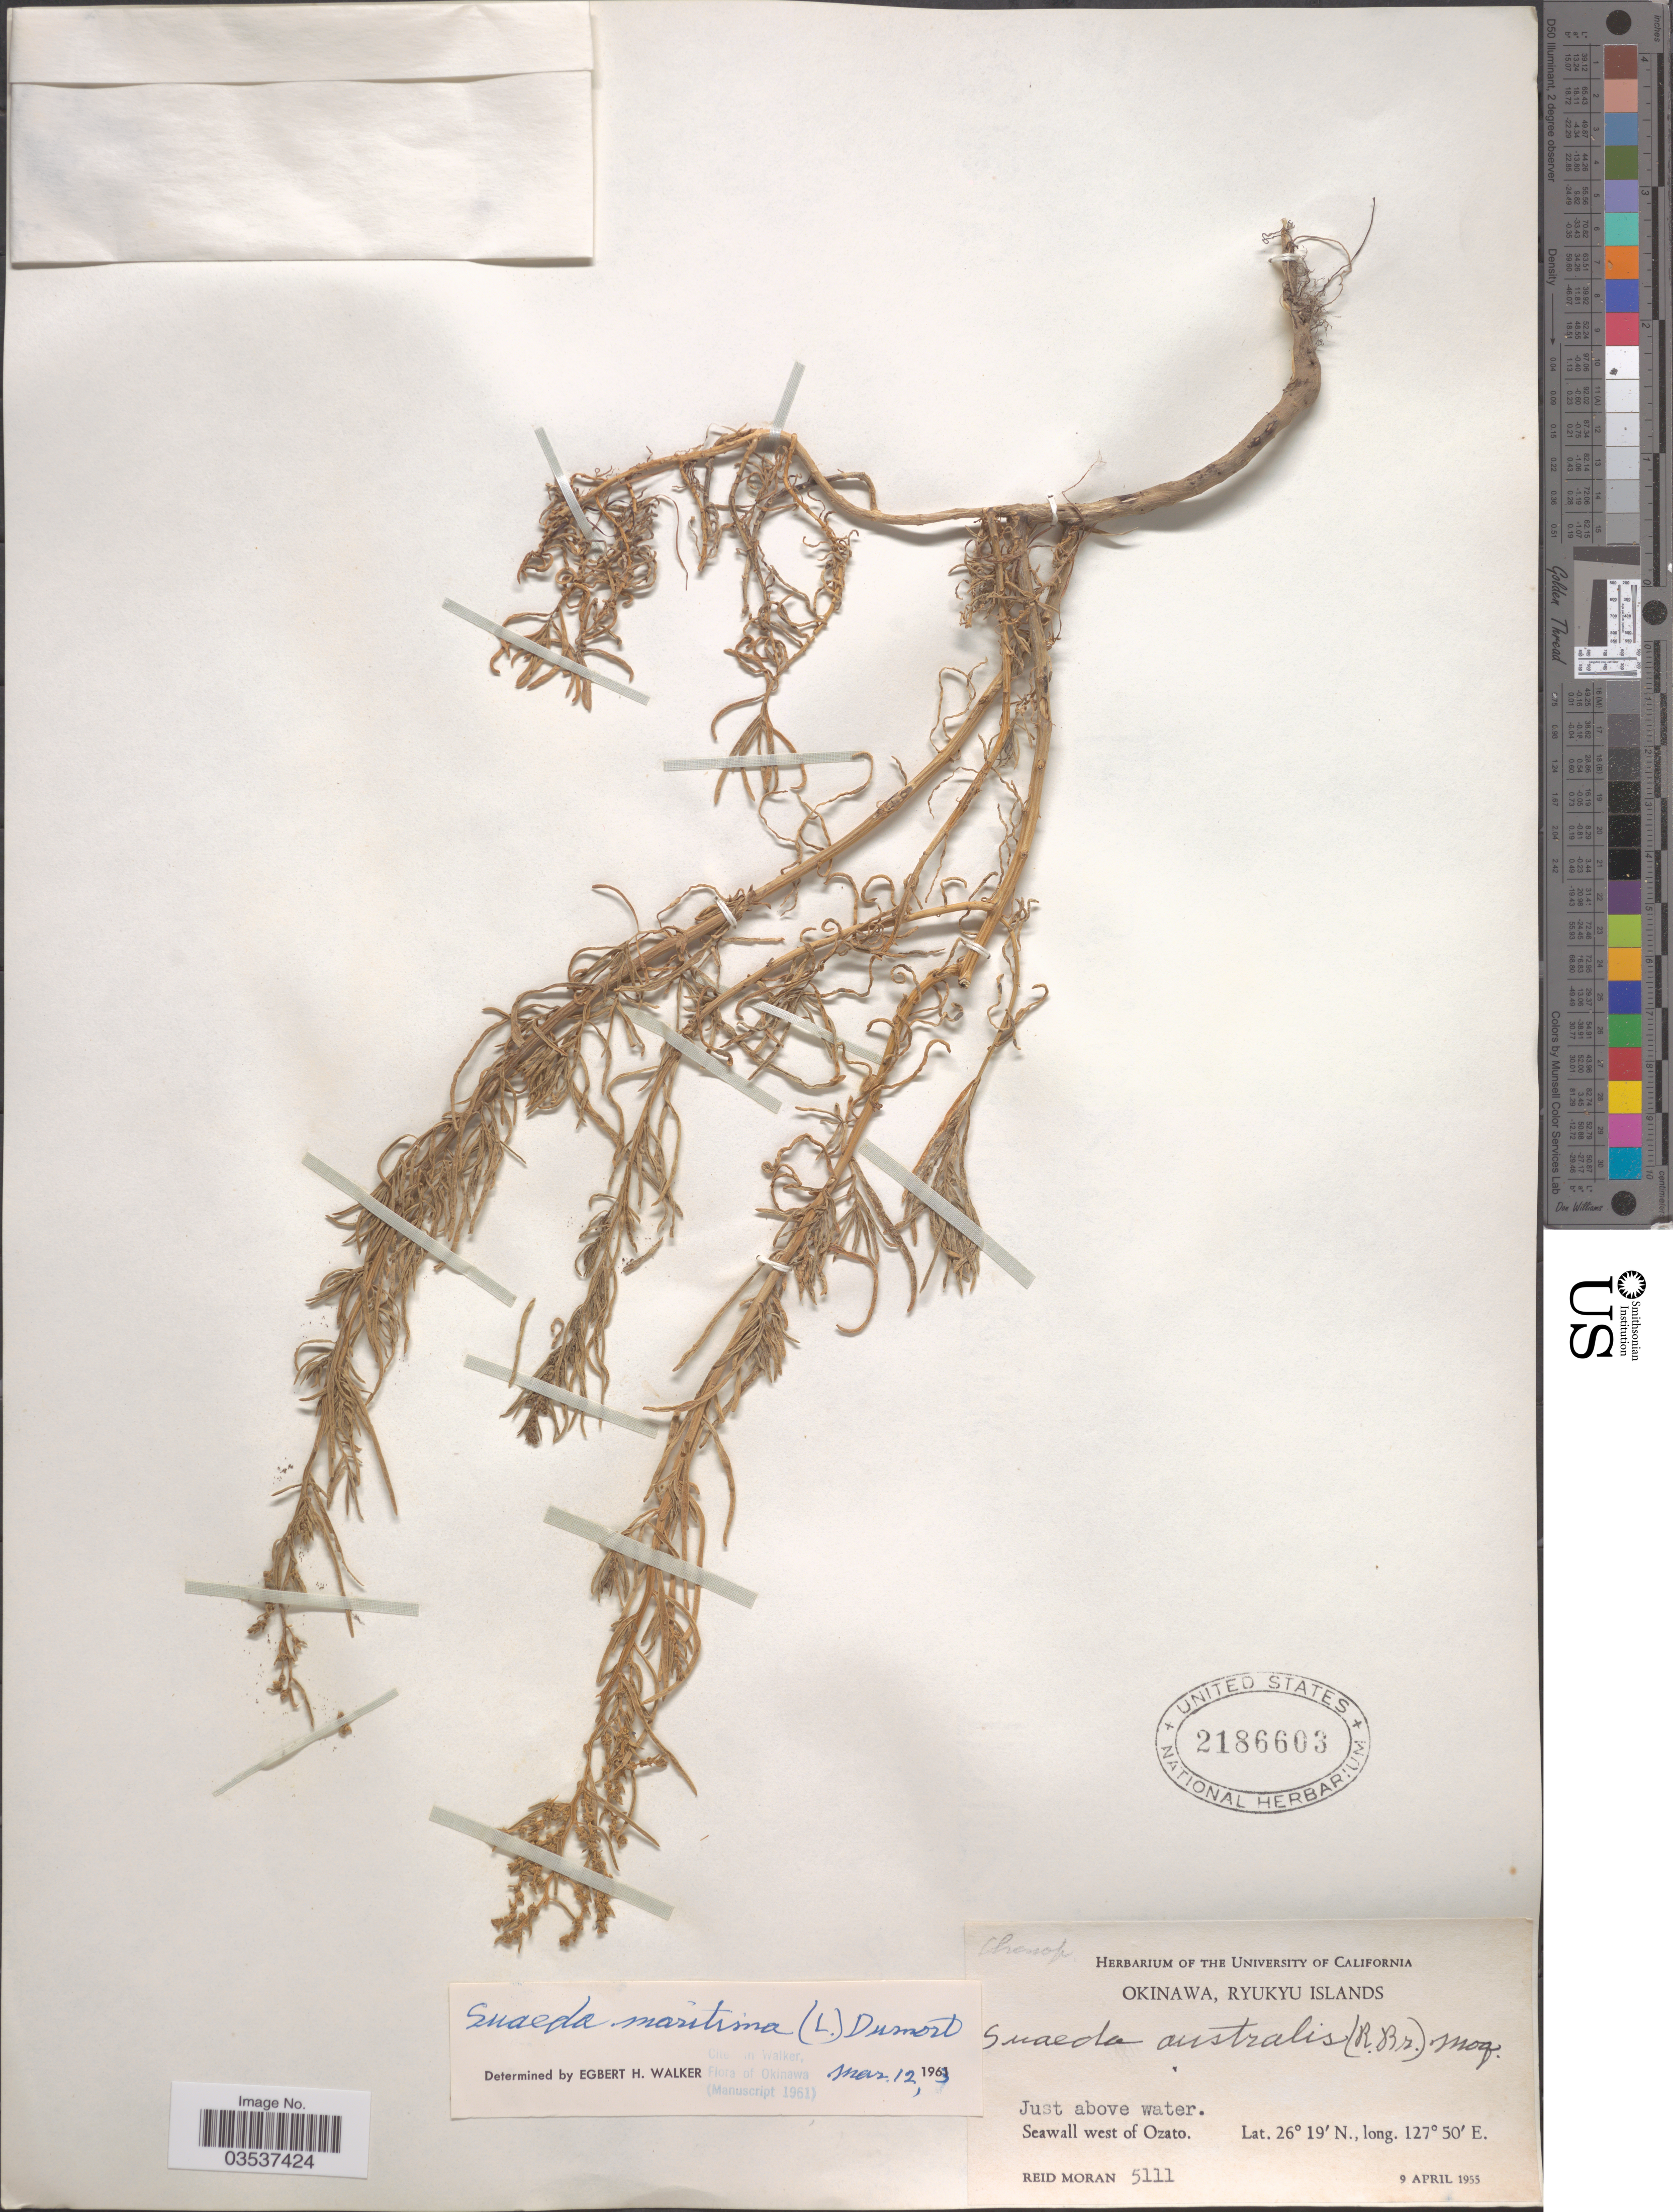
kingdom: Plantae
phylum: Tracheophyta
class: Magnoliopsida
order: Caryophyllales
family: Amaranthaceae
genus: Suaeda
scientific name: Suaeda maritima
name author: (L.) Dumort.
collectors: R. Moran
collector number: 5111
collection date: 1955-04-09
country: Japan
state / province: Okinawa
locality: Ryukyu Islands. Just above water. Seawall west of Ozato.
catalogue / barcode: US 2186603